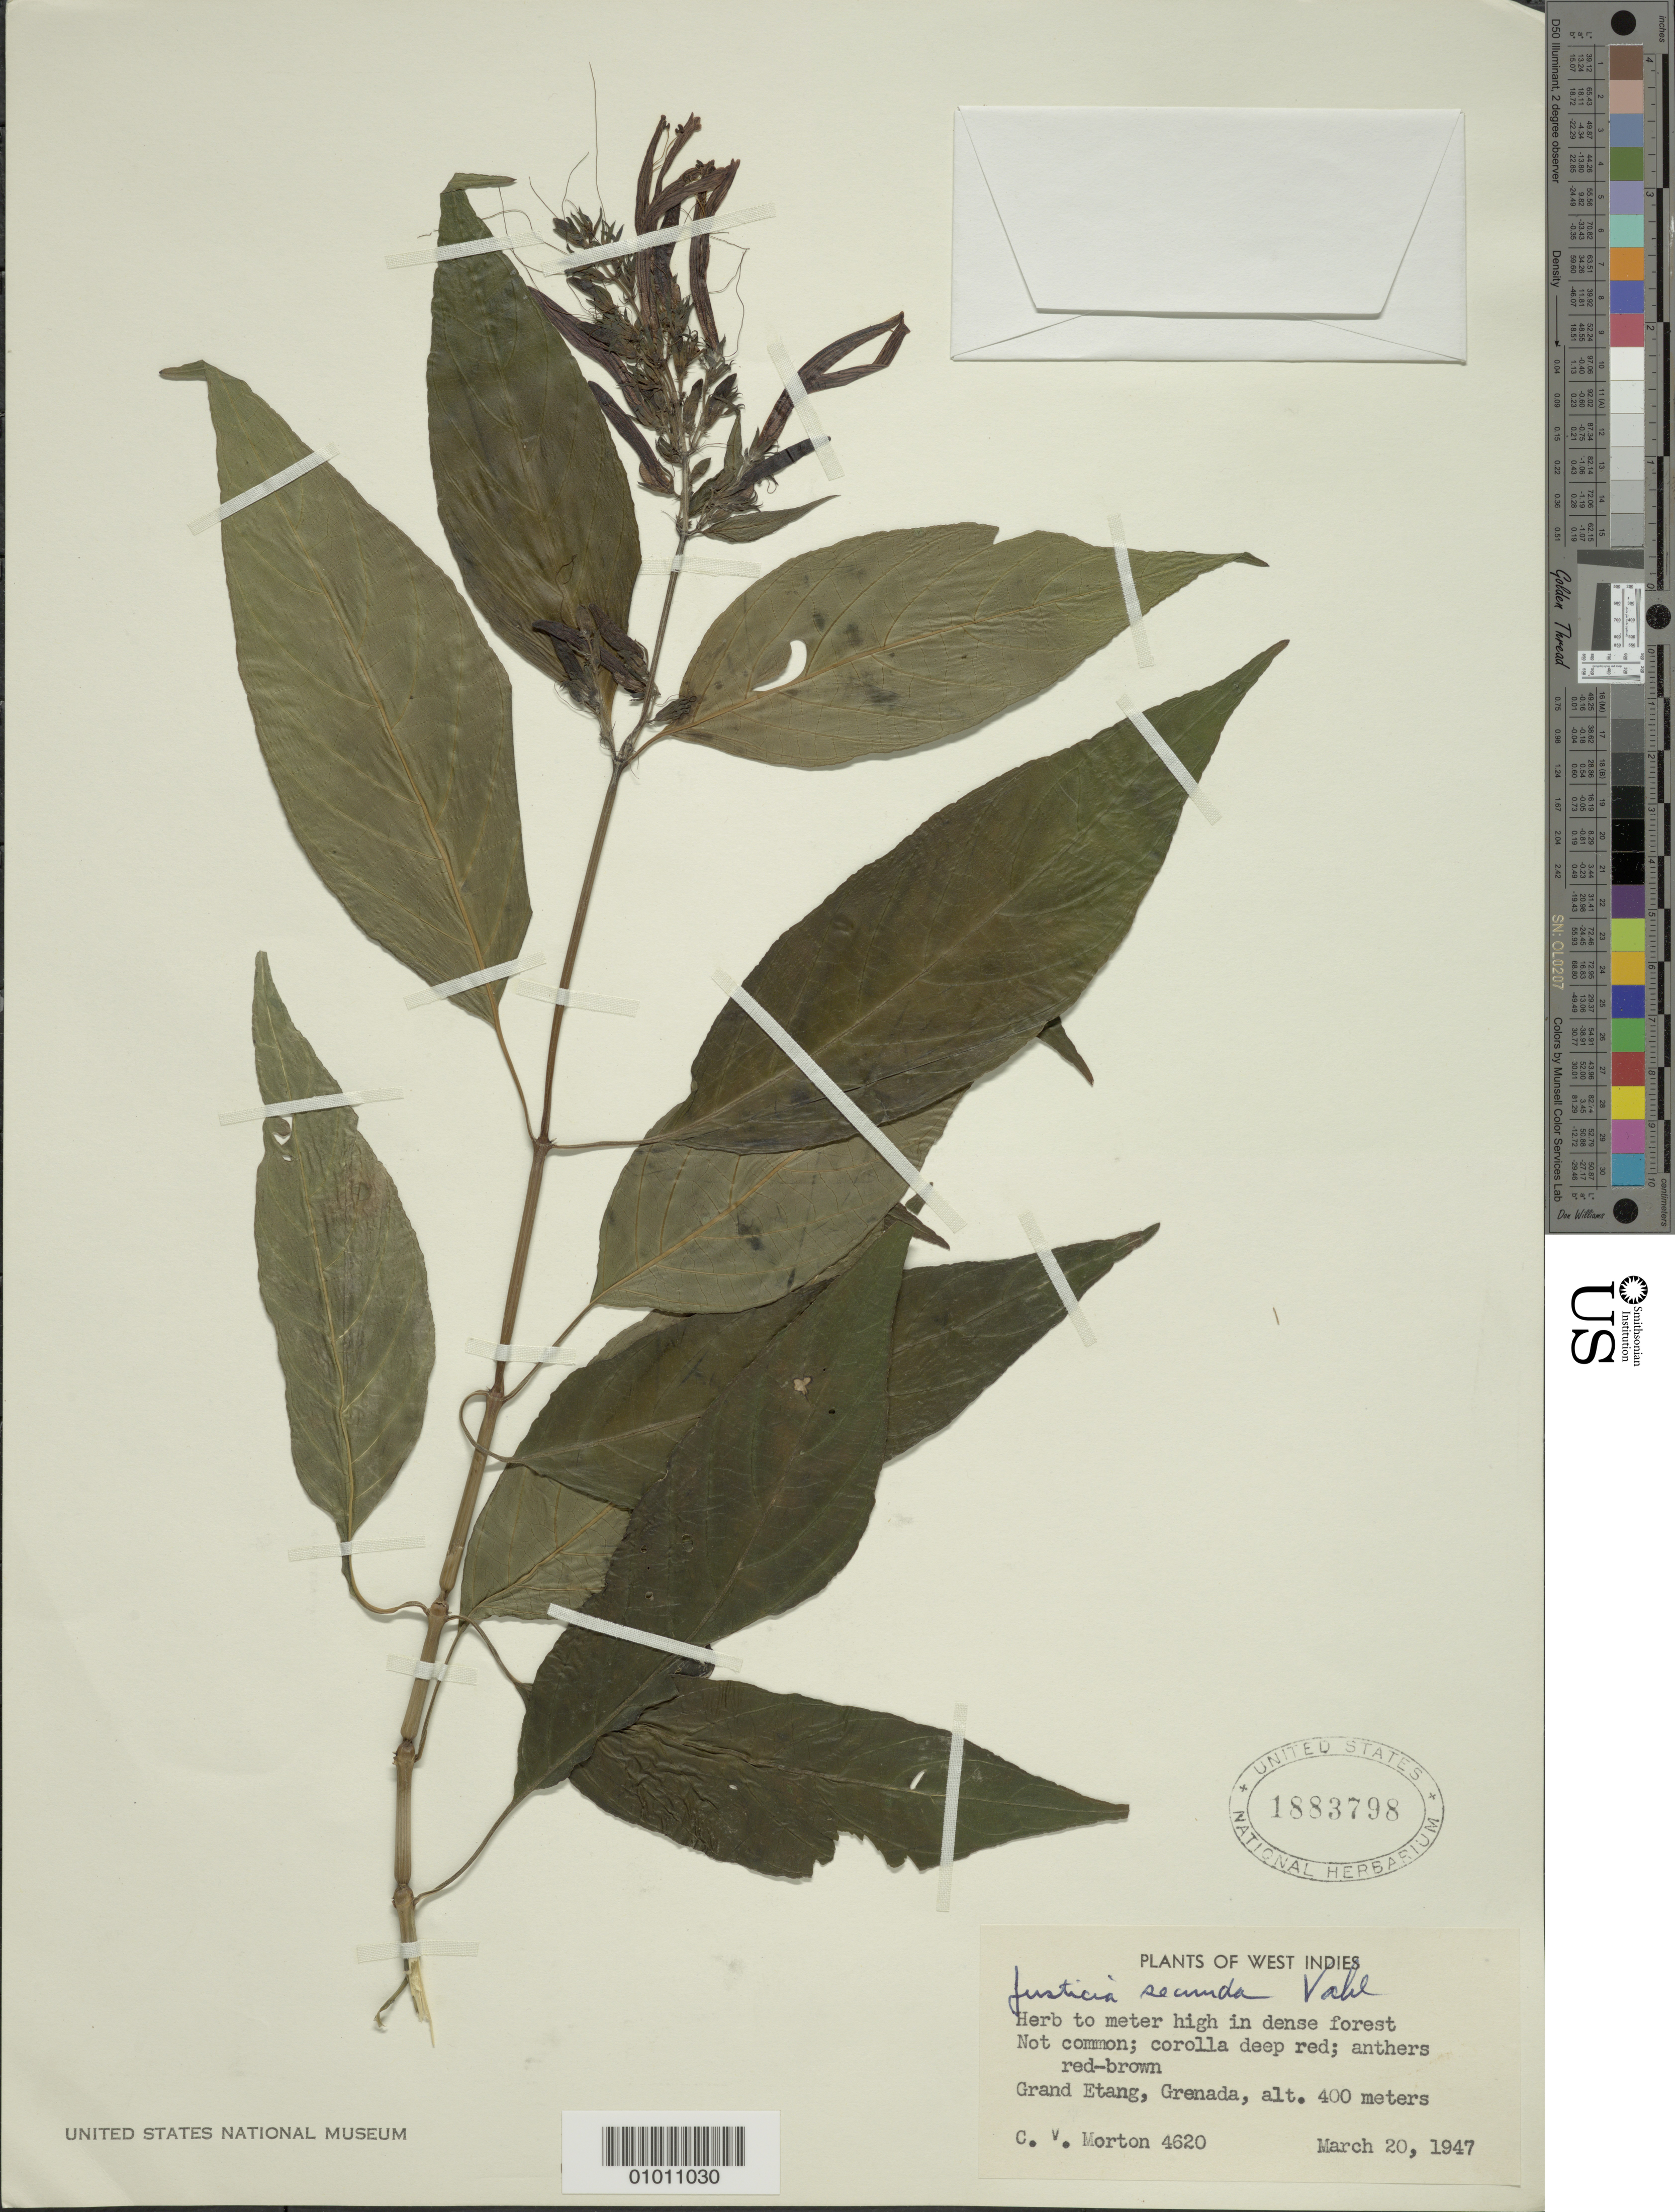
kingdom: Plantae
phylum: Tracheophyta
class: Magnoliopsida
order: Lamiales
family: Acanthaceae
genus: Justicia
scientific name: Justicia secunda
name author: Vahl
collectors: C. V. Morton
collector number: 4620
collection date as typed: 20 Mar 1947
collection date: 1947-03-20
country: Grenada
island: Grenada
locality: Grand Etang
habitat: Dense forest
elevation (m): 400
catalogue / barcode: US 1883798